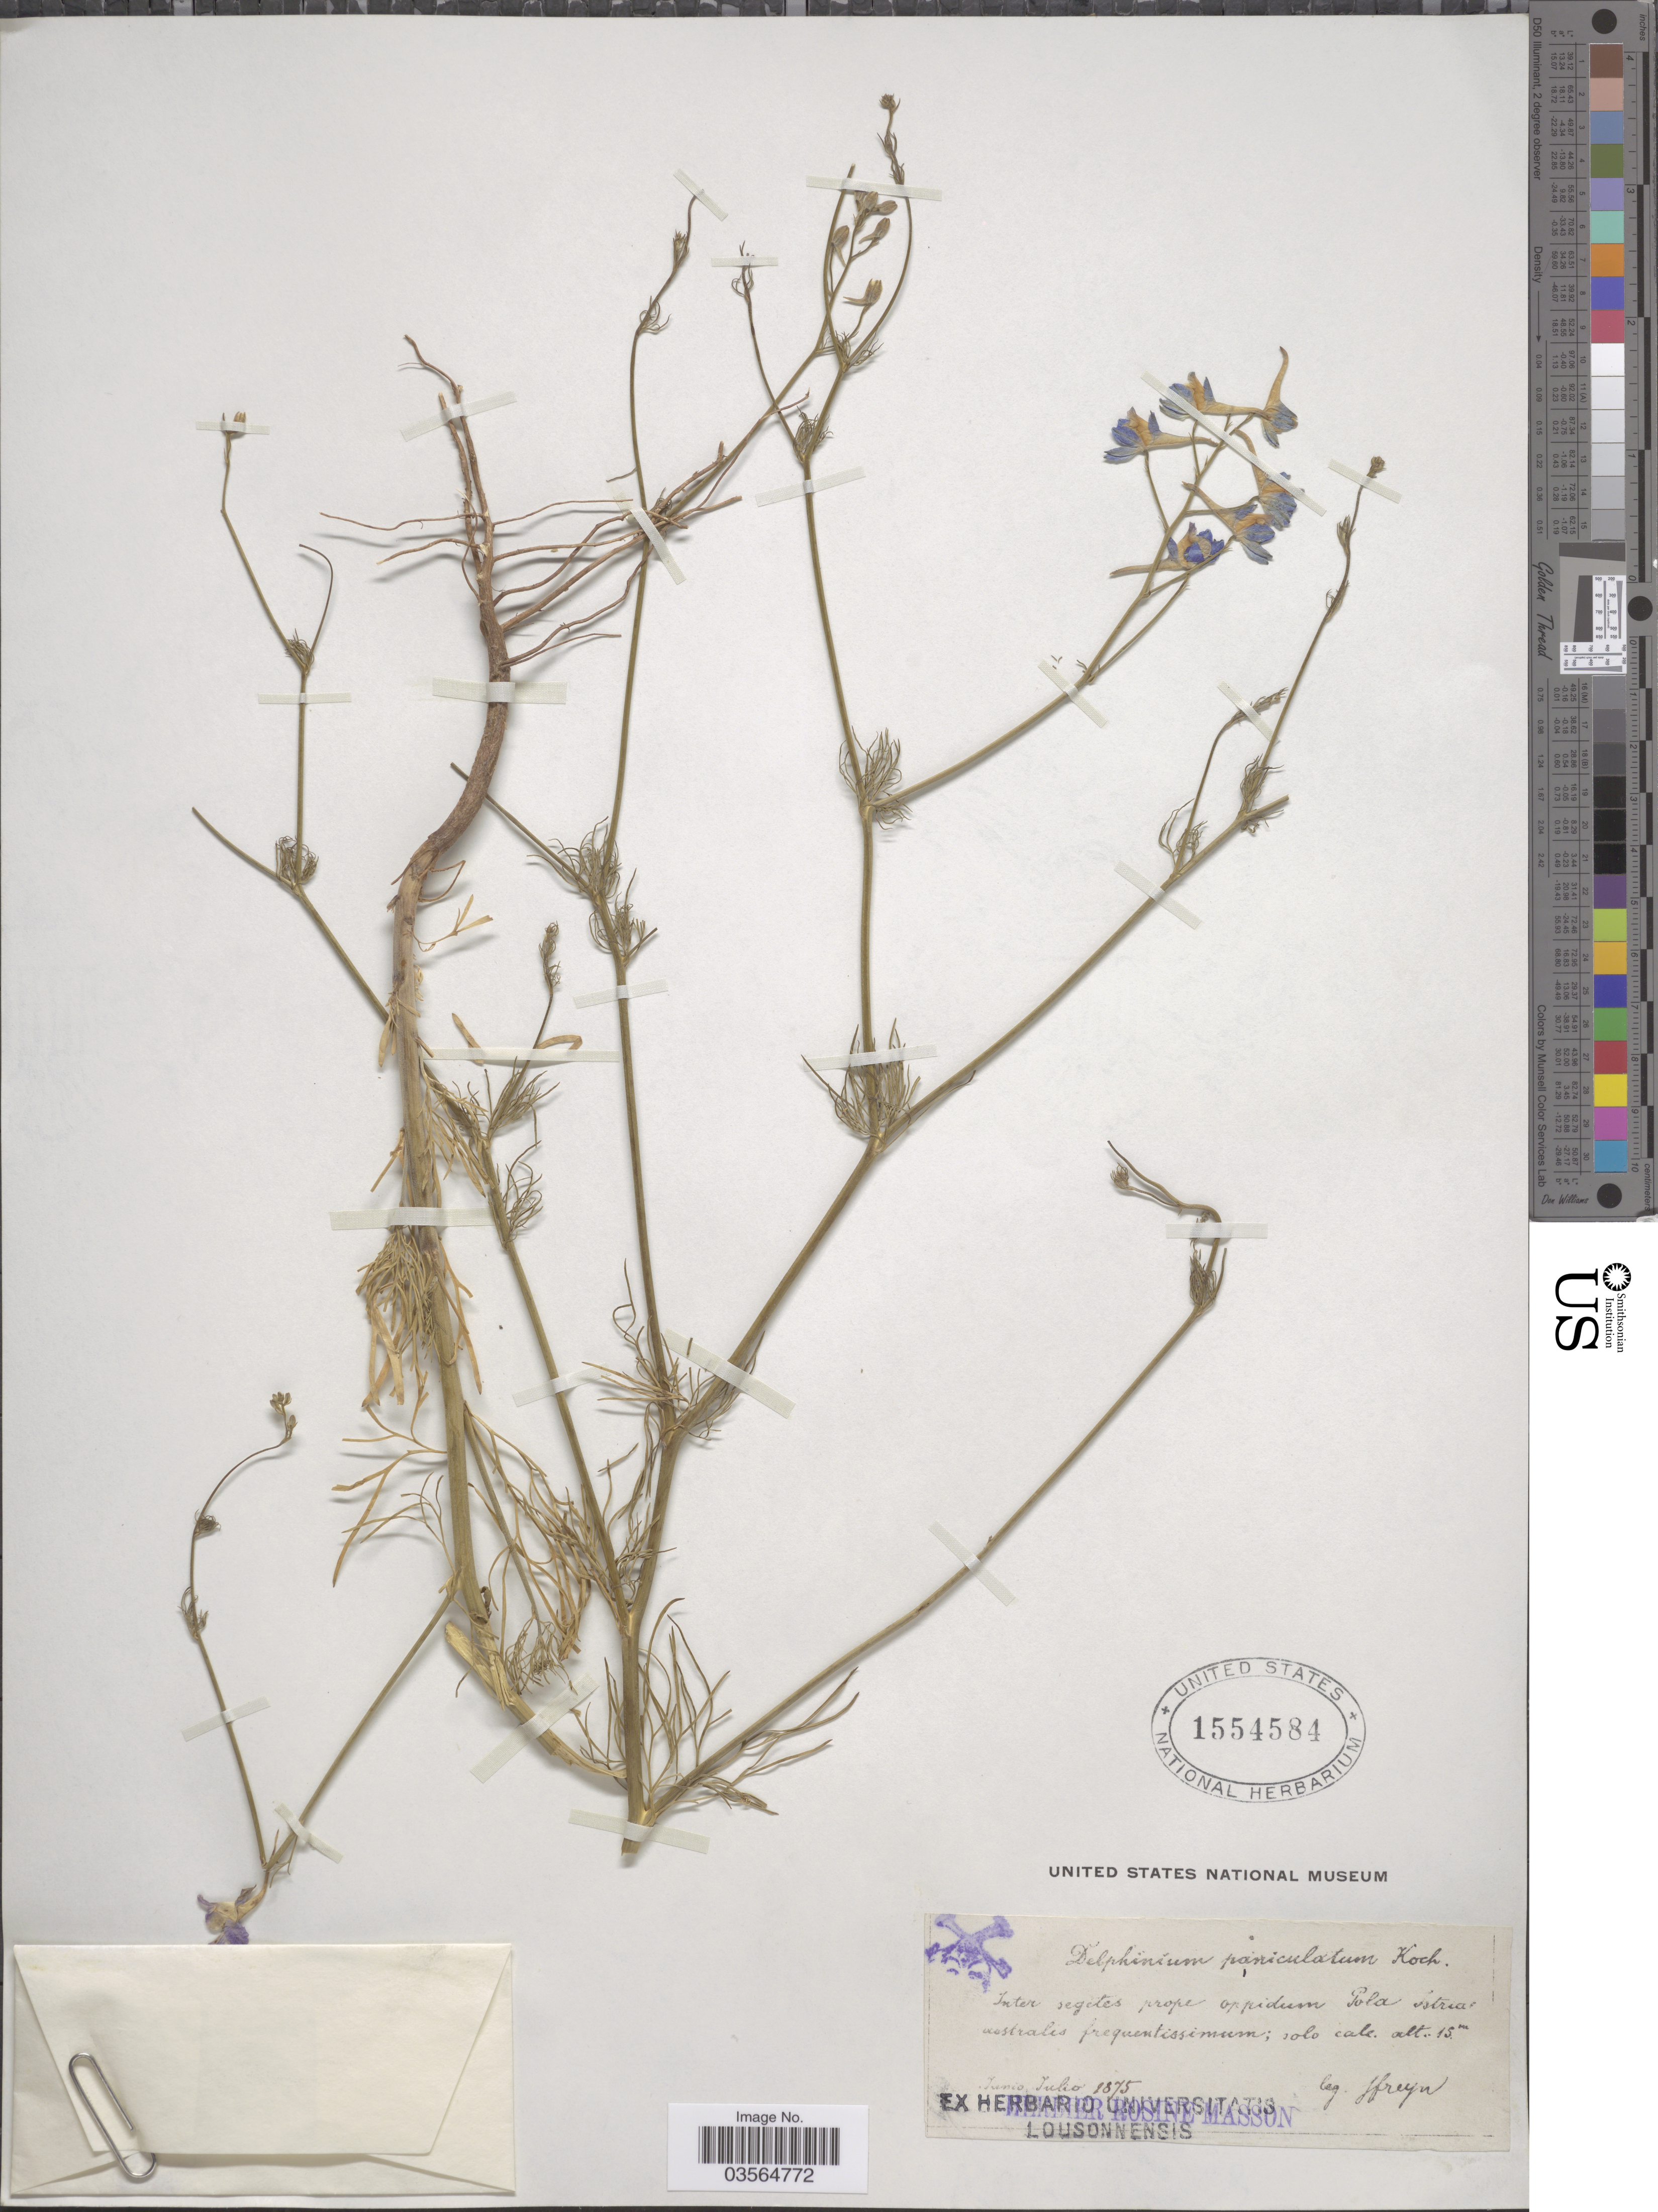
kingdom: Plantae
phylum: Tracheophyta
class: Magnoliopsida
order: Ranunculales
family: Ranunculaceae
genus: Delphinium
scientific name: Delphinium paniculatum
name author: Host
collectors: J. Freyn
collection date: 1875-06/1875-07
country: Croatia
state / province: Istria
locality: Inter segetes prope oppidum Pola Istria australis frequentissimum; solo cale.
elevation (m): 15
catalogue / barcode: US 1554584